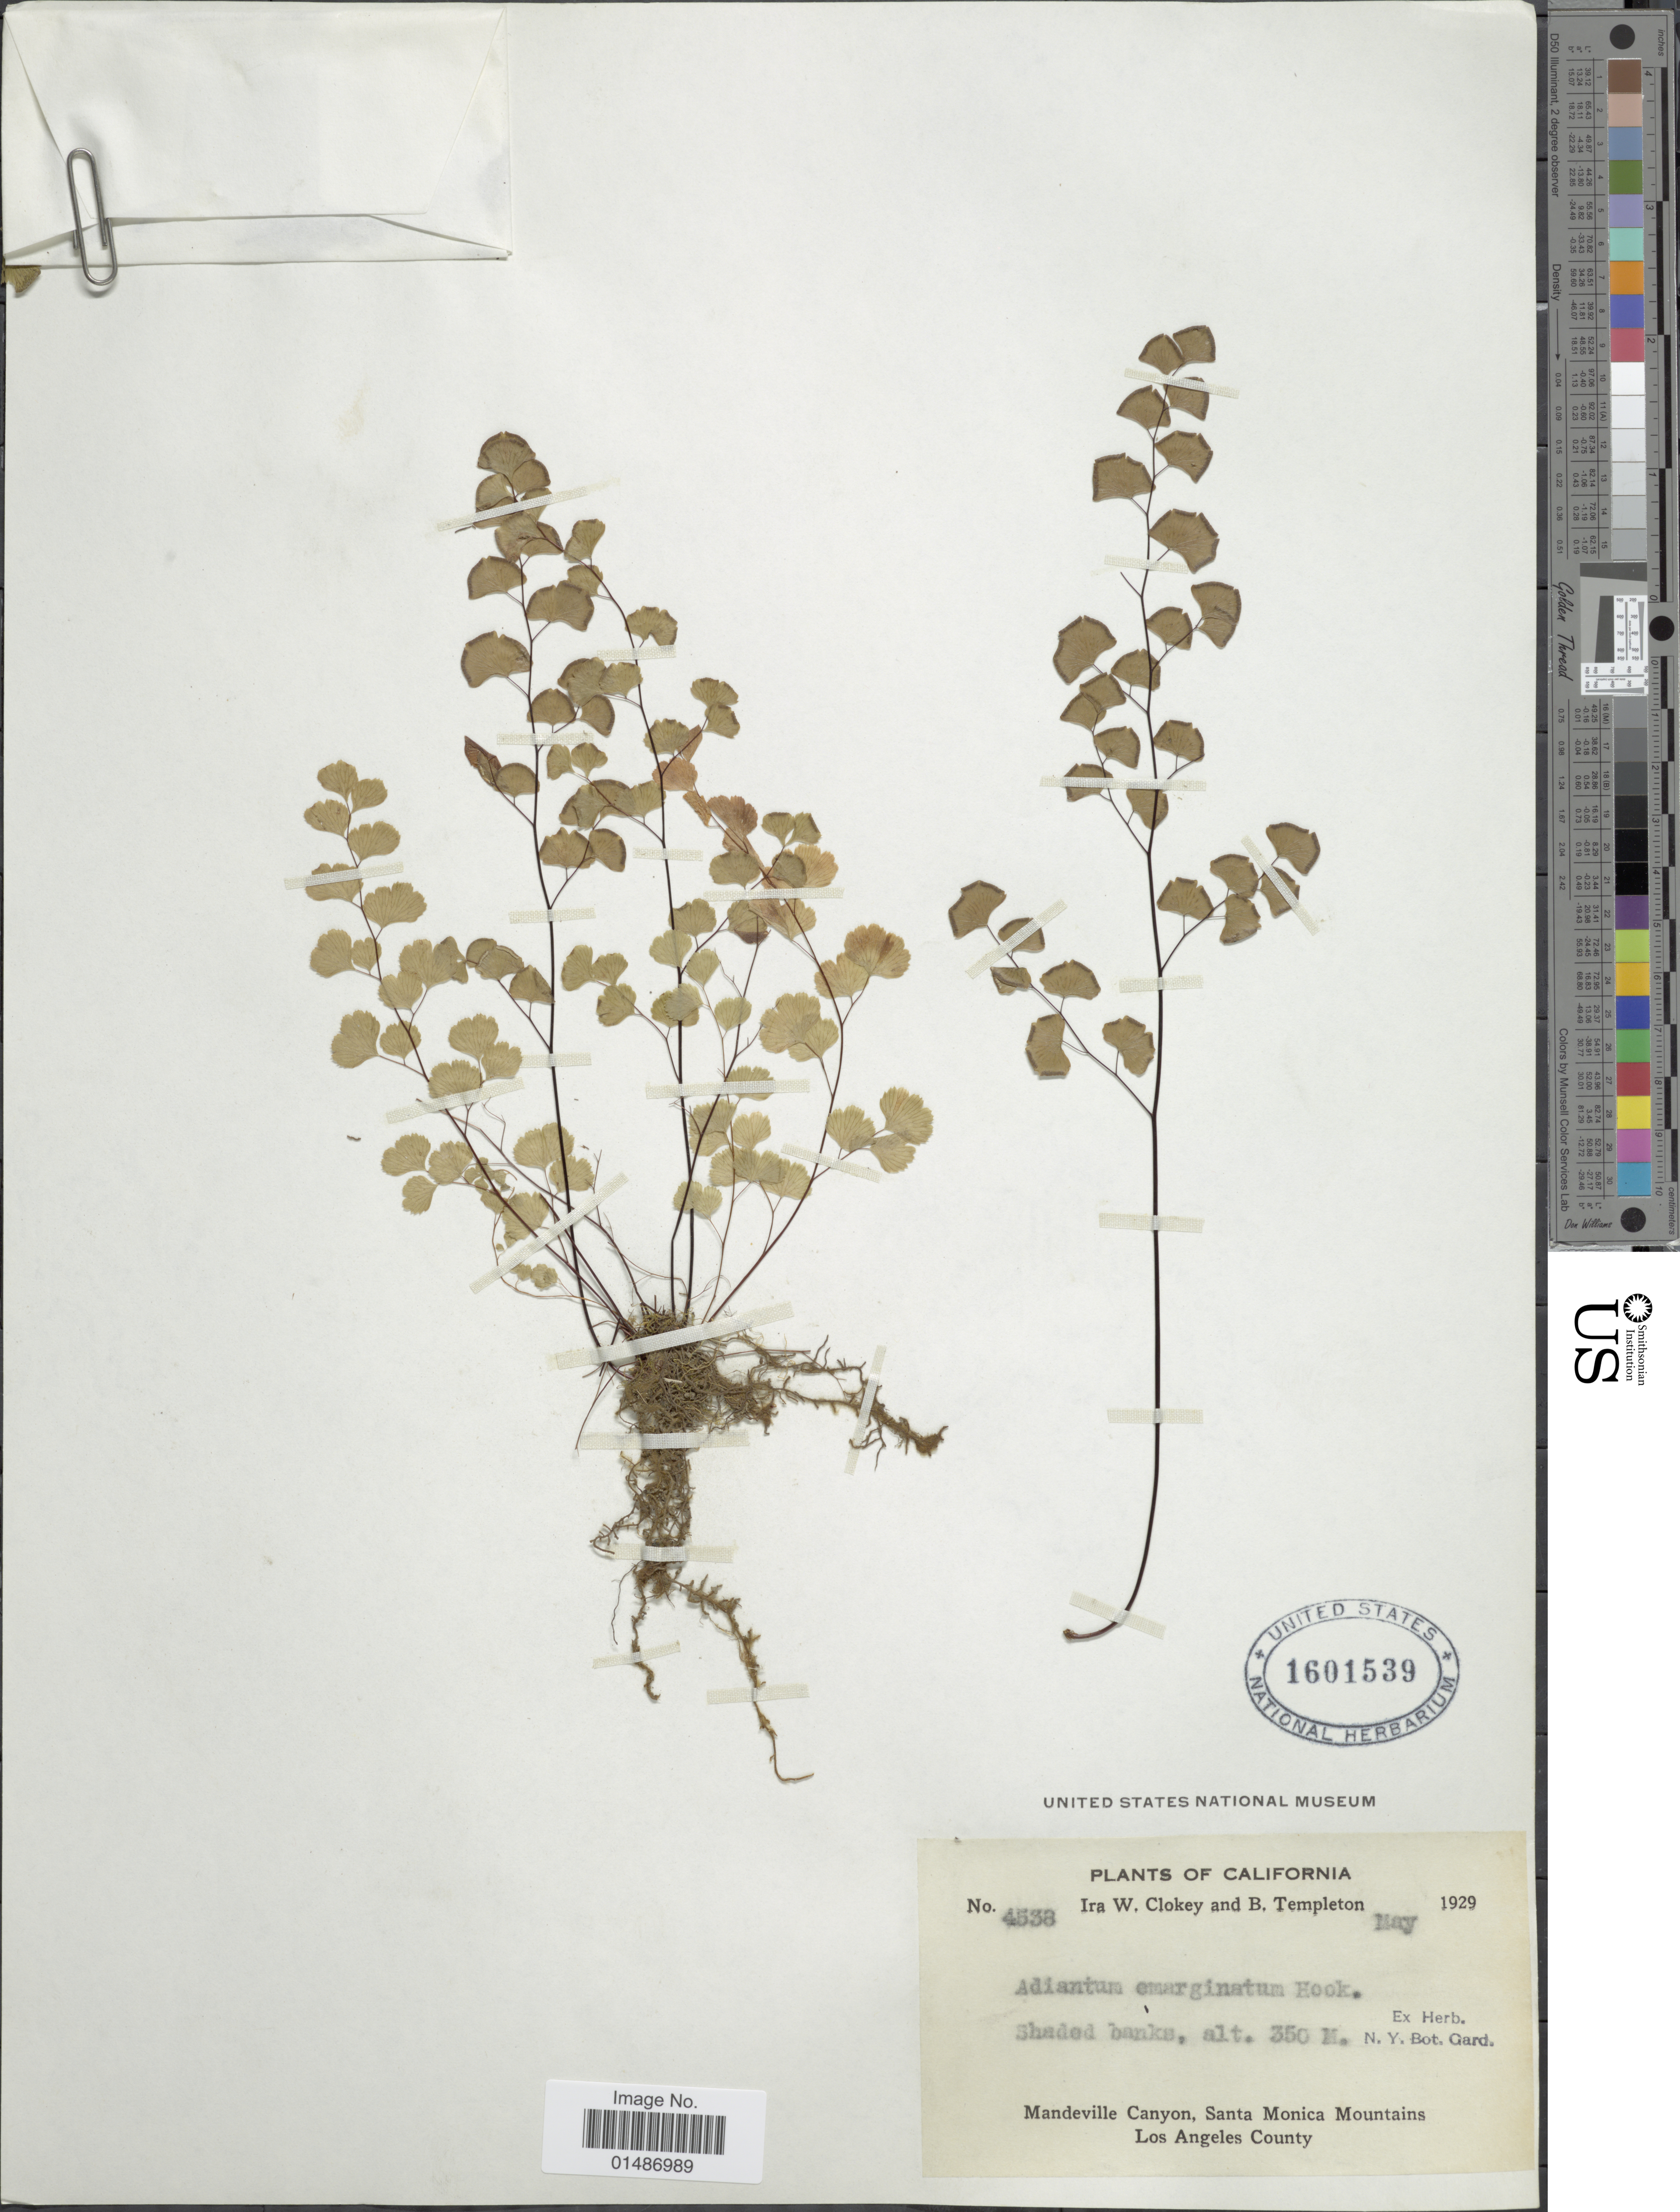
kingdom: Plantae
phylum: Tracheophyta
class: Polypodiopsida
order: Polypodiales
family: Pteridaceae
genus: Adiantum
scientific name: Adiantum jordanii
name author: C.H. Mull.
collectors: I. W. Clokey & B. Templeton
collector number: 4538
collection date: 1929-05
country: United States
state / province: California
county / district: Los Angeles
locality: Mandeville Canyon, Santa Monica Mountains. Los Angeles County.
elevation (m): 350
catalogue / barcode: US 1601539